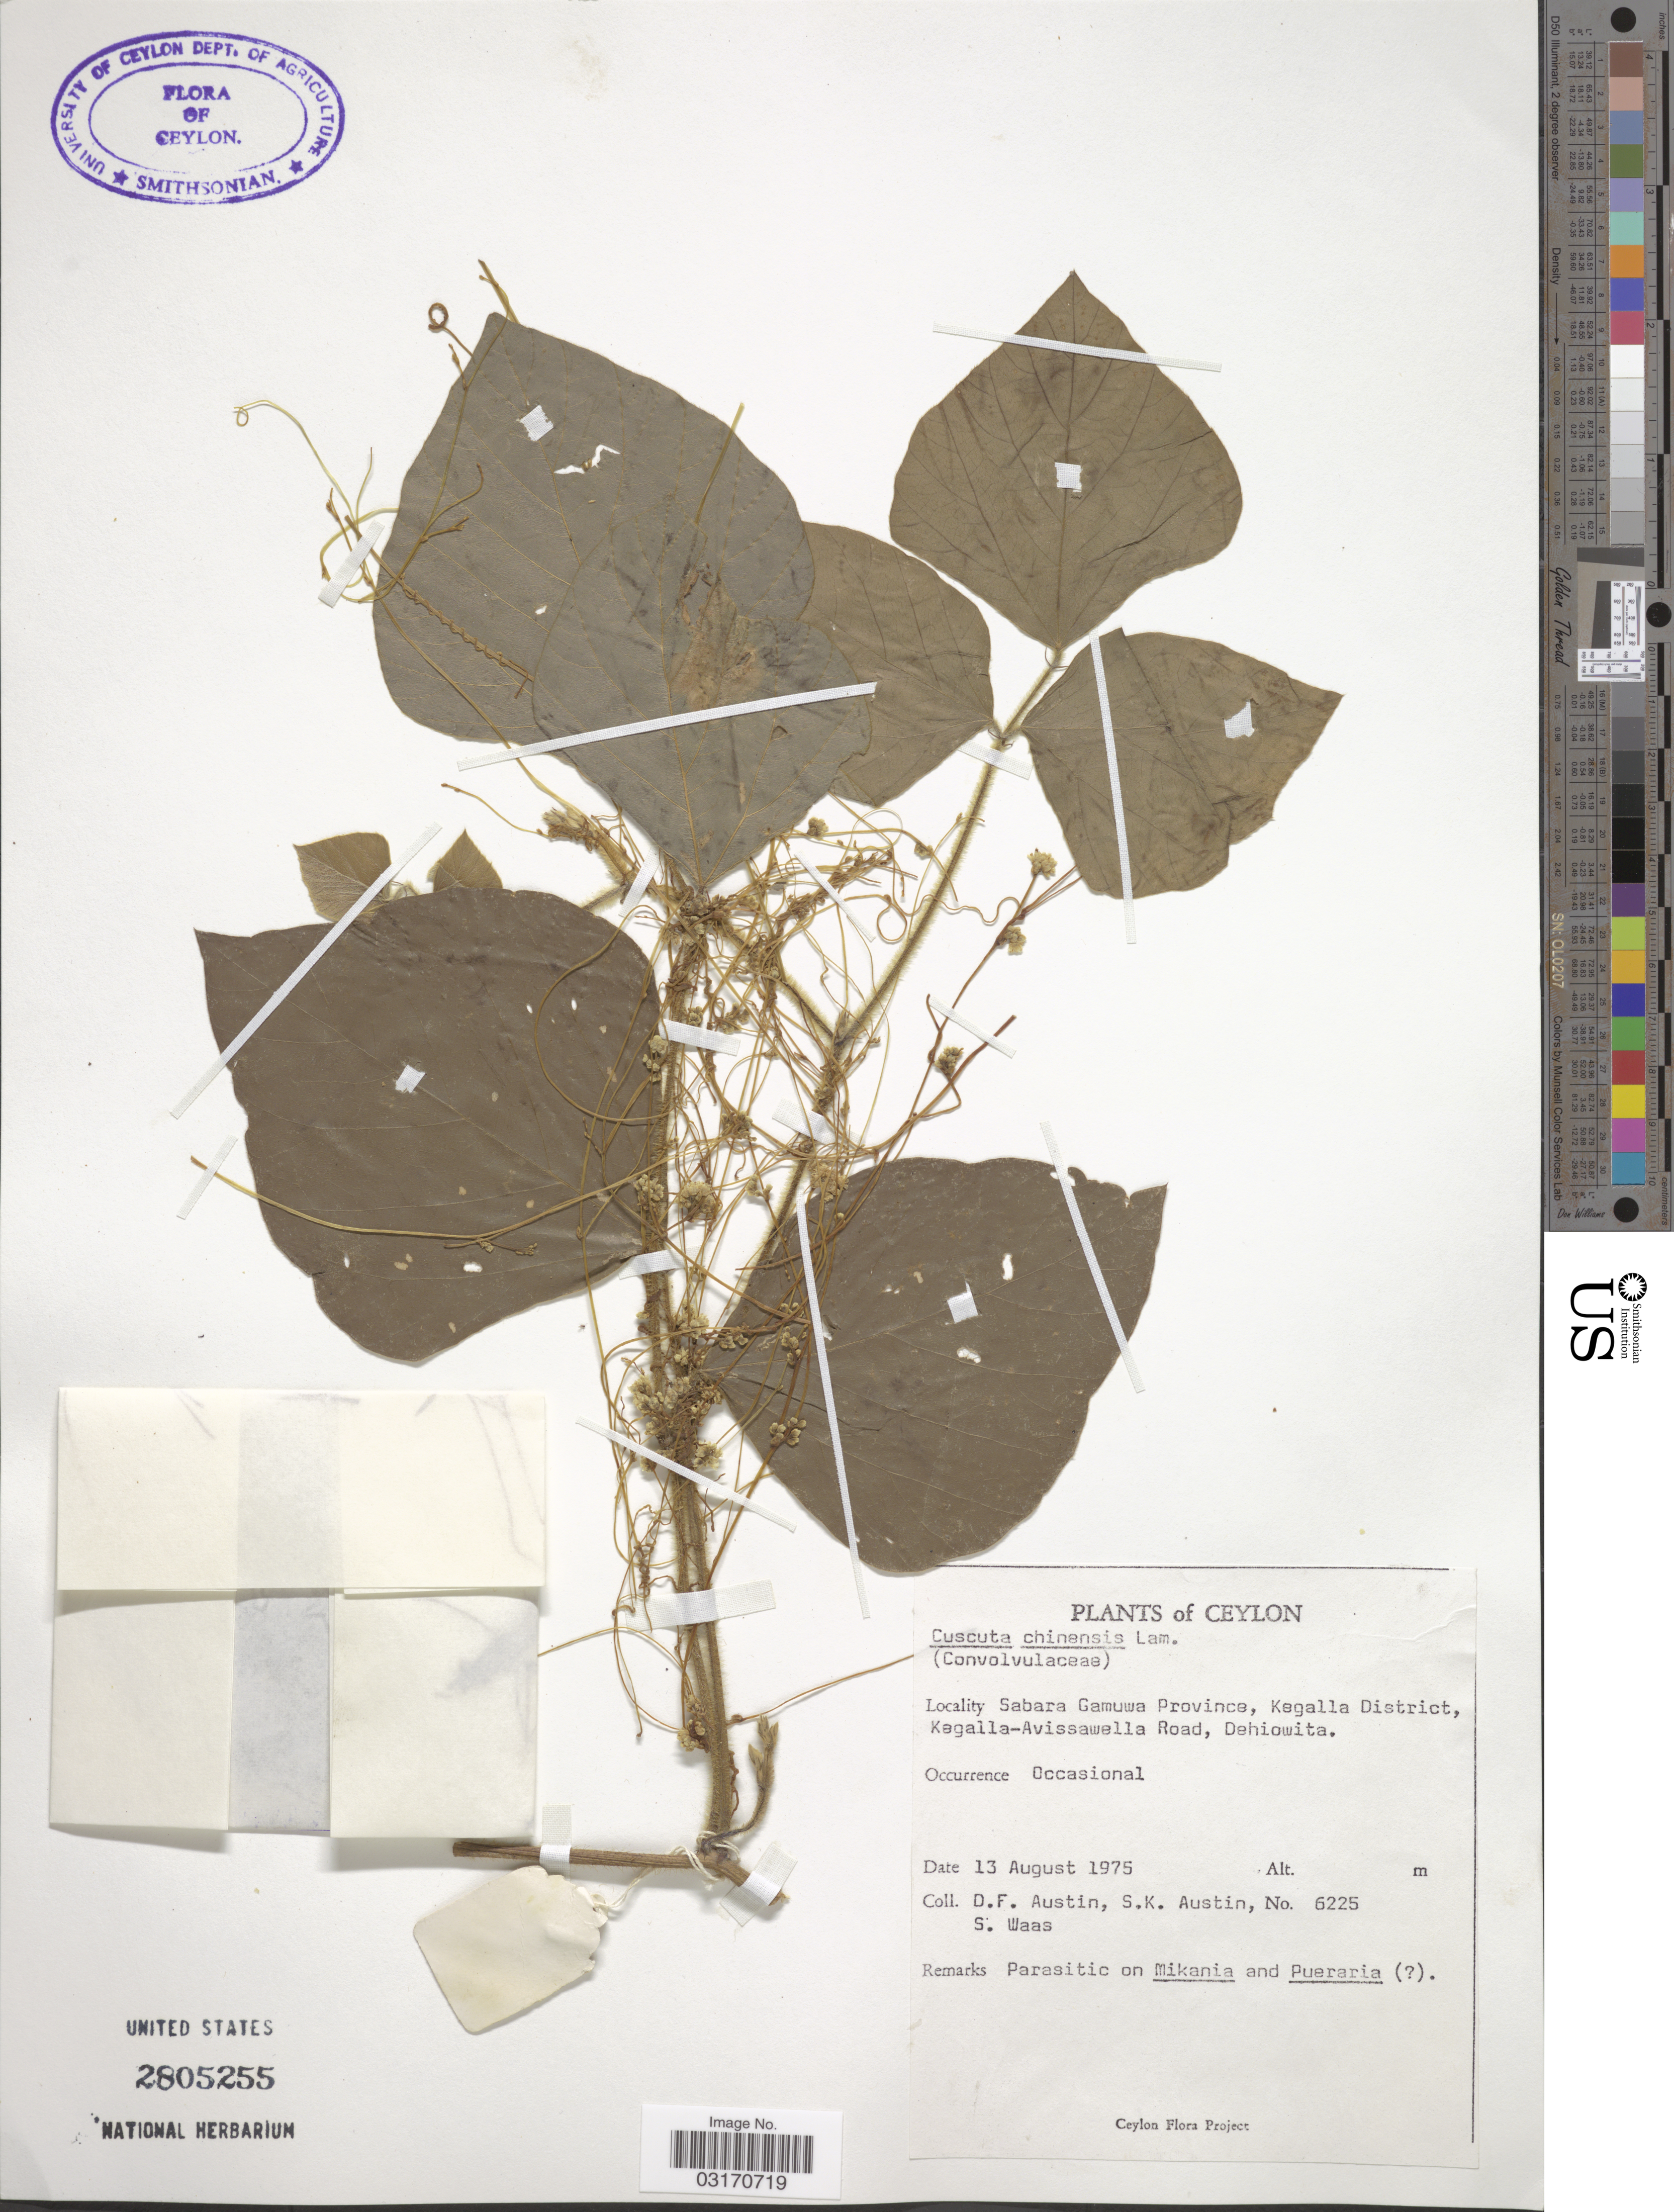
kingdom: Plantae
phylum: Tracheophyta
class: Magnoliopsida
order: Solanales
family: Convolvulaceae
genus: Cuscuta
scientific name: Cuscuta chinensis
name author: Lam.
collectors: D. Austin, S. Austin & S. Waas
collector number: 6225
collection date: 1975-08-13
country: Sri Lanka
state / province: Sabaragamuwa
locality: Ceylon. Sabara Gamuwa Province, Kegalla District, Kegalla-Avissawella Road, Dehiowita.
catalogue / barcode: US 2805255